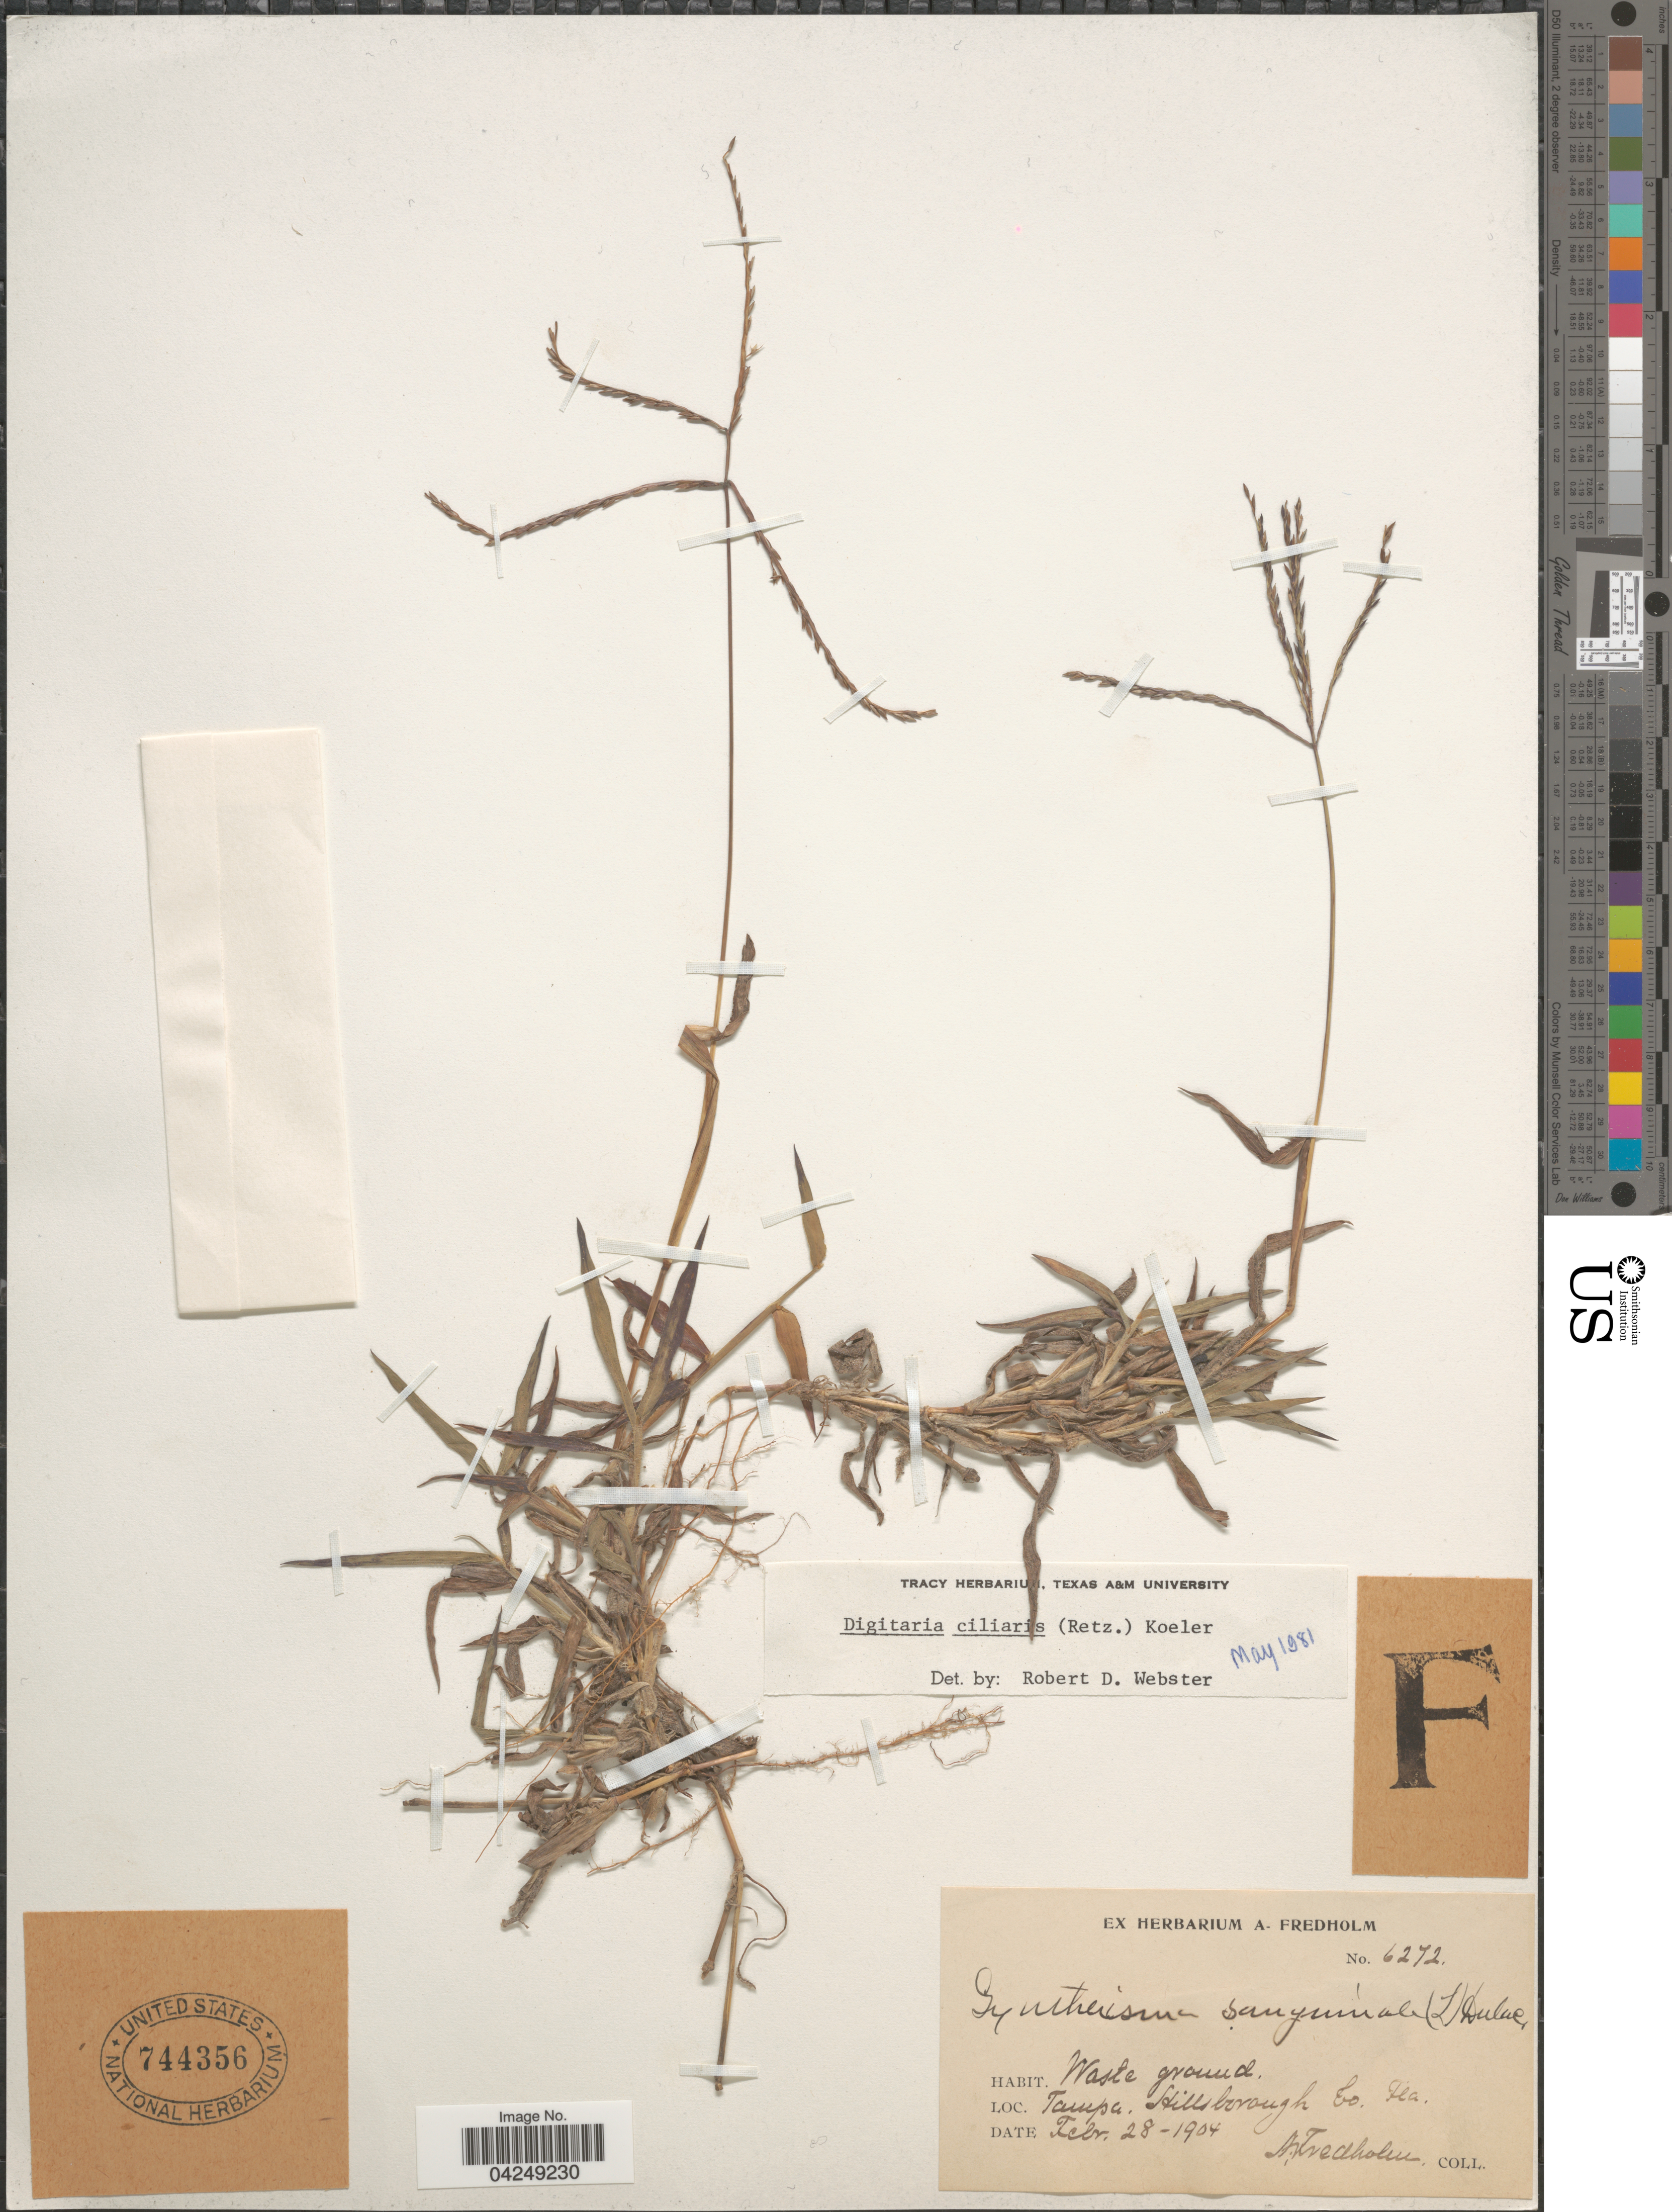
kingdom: Plantae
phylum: Tracheophyta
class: Liliopsida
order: Poales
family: Poaceae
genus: Digitaria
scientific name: Digitaria ciliaris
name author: (Retz.) Koeler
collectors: A. Fredholm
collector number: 6272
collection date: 1904-02-28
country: United States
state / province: Florida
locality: Tampa. Hillsborough Co.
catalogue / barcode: US 744356